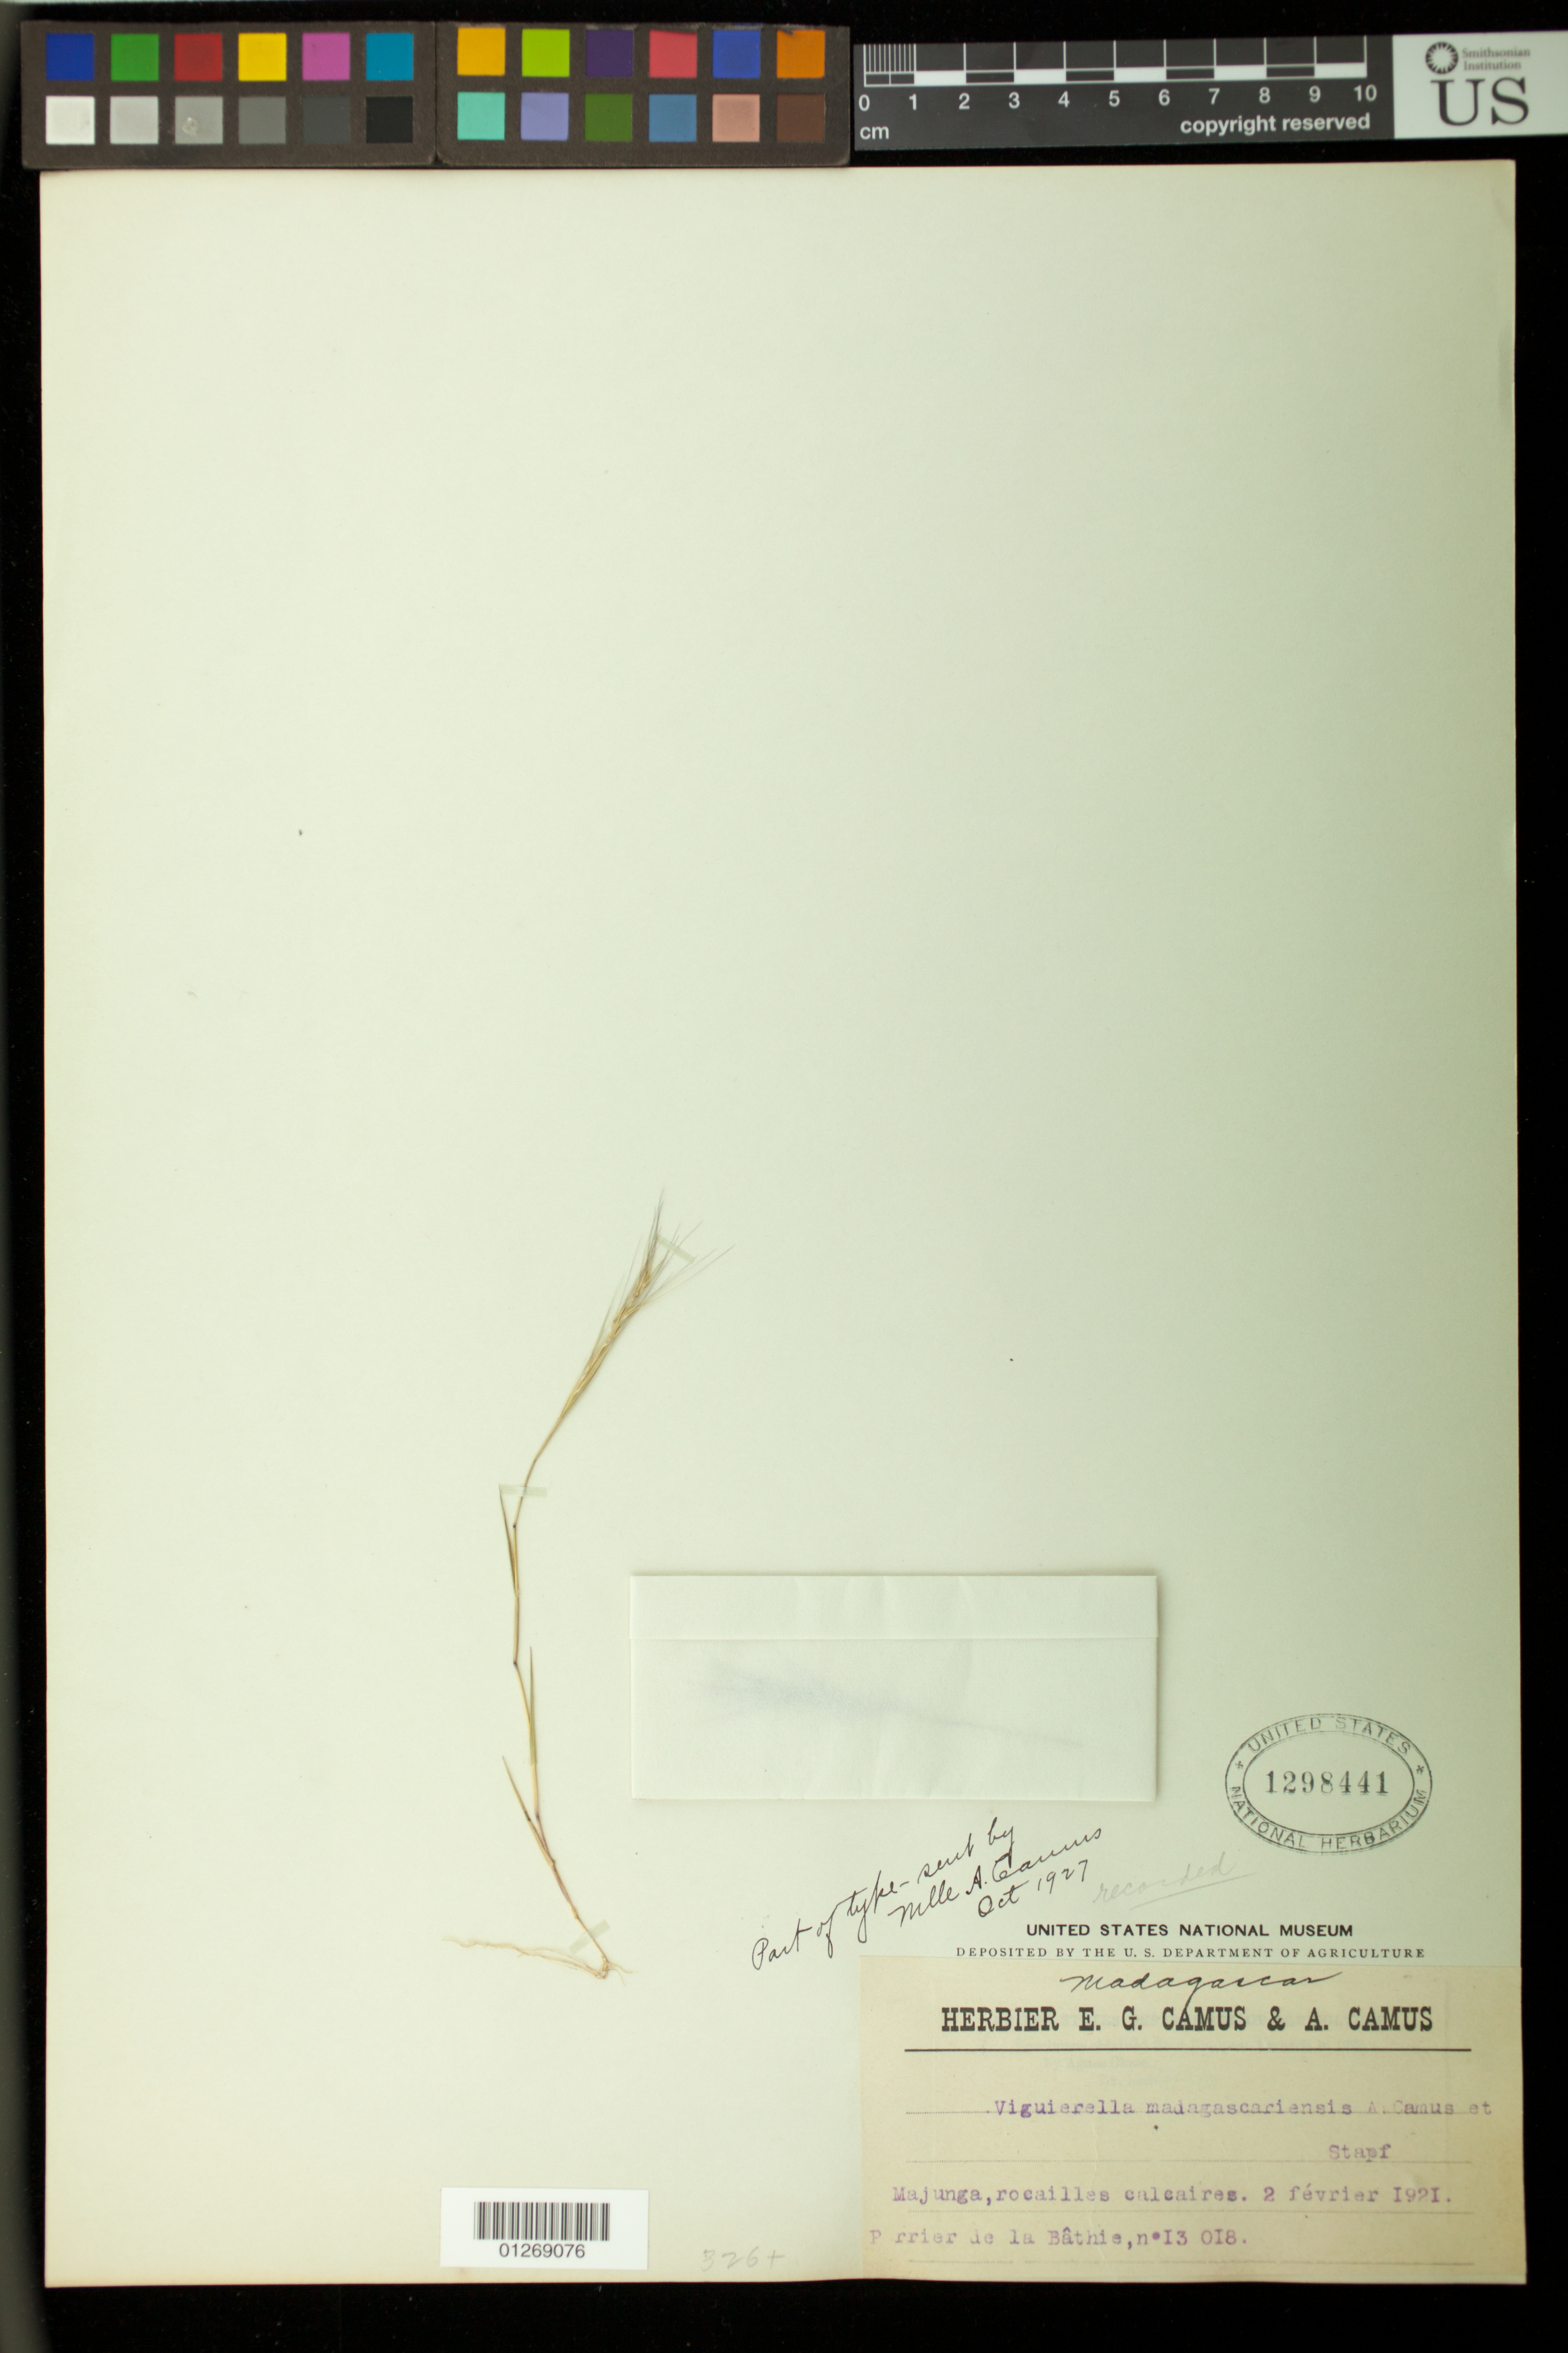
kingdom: Plantae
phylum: Tracheophyta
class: Liliopsida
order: Poales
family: Poaceae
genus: Viguierella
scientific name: Viguierella madagascariensis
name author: A. Camus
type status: Possible Type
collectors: H. Perrier de la Bâthie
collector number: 13018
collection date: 1921-02-02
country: Madagascar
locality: Majunga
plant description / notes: Annotated (unsigned, undated), "Part of type - sent by Mlle. A. Camus Oct 1927". Original publication not seen; both Tropicos & IPNI credit authorship only to A. Camus. Also published in Bull. Soc. Bot. France 73: 404 (1926) where name is credited to both Camus & Stapf (and several collections are cited without a type designated, including Perrier de la Bathie 13018)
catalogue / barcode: US 1298441